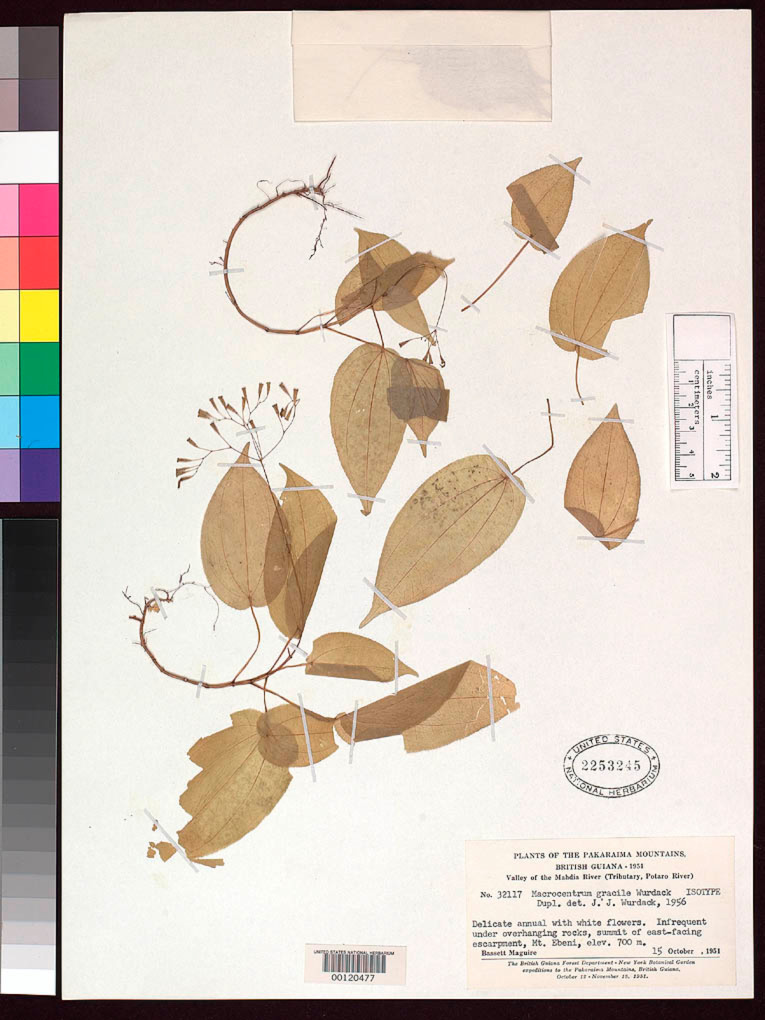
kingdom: Plantae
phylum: Tracheophyta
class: Magnoliopsida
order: Myrtales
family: Melastomataceae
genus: Macrocentrum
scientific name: Macrocentrum gracile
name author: Wurdack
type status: Isotype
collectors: B. Maguire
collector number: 32117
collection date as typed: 15 Oct 1951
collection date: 1951-10-15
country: Guyana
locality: Mahdia River Valley, tributary of Potaro River, Mt. Ebeni.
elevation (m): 700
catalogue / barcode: US 2253245